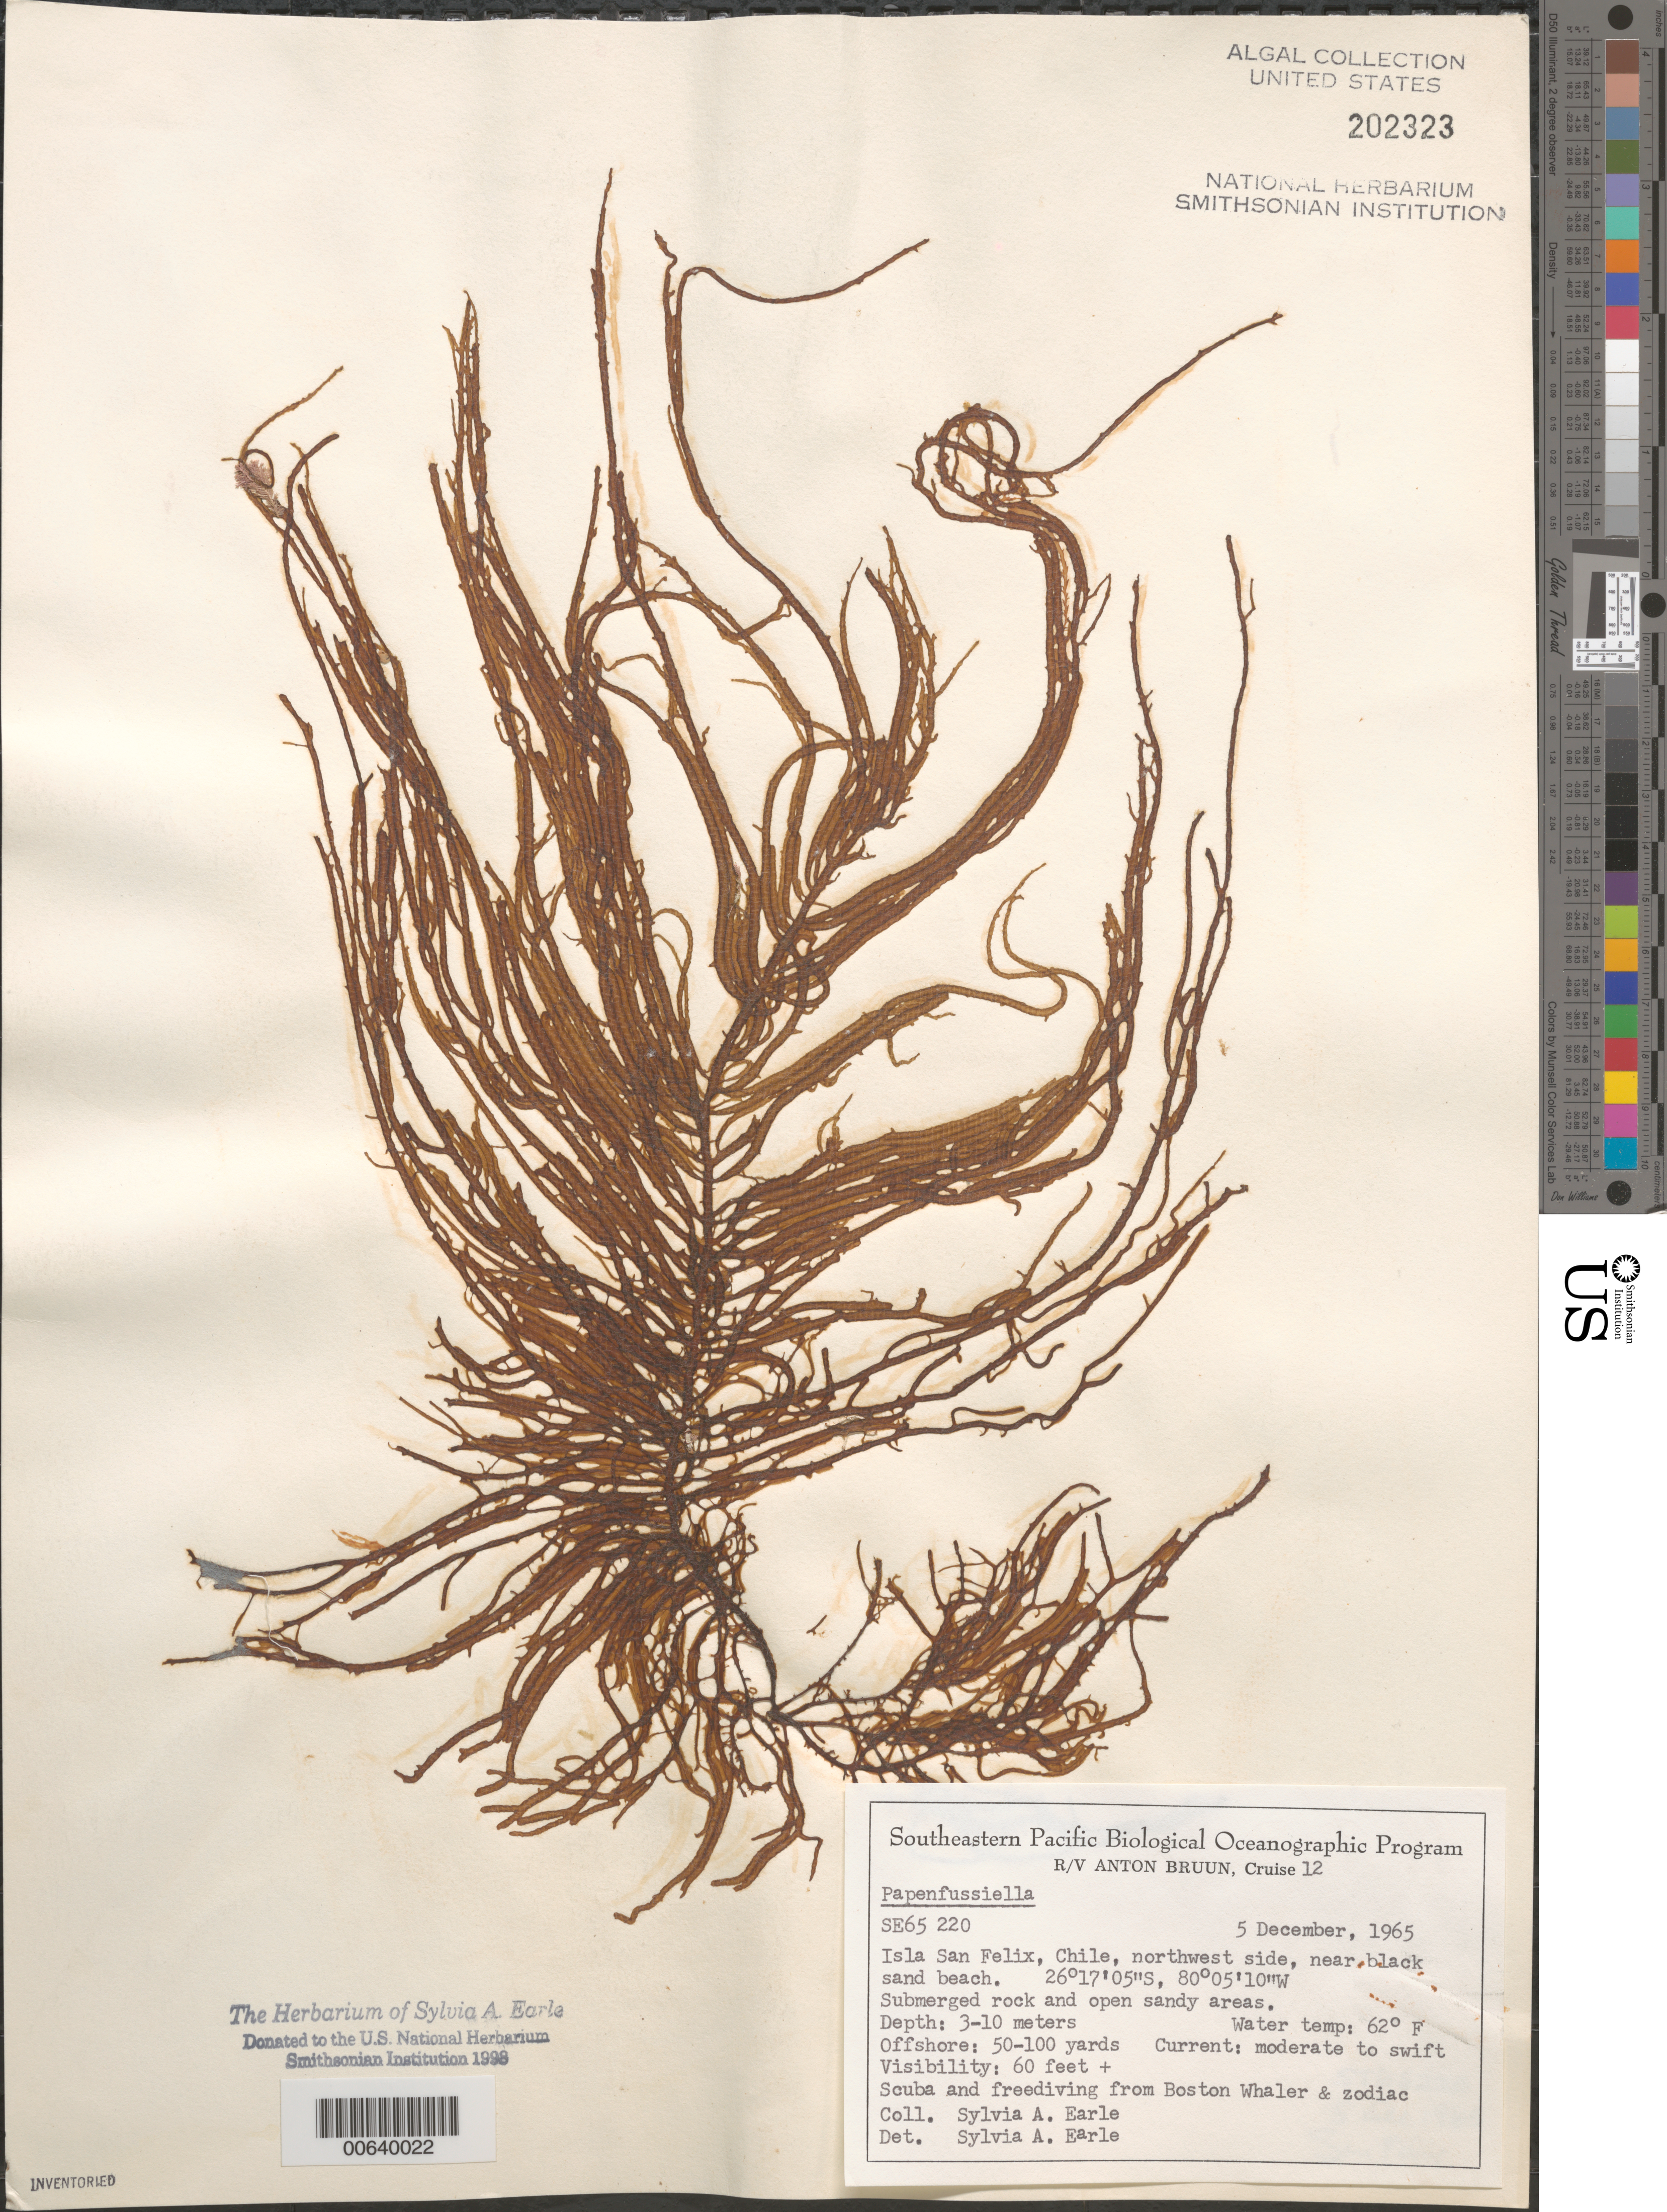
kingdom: Chromista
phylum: Ochrophyta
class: Phaeophyceae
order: Ectocarpales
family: Chordariaceae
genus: Papenfussiella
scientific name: Papenfussiella sp.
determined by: Earle, S. A.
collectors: S. A. Earle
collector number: SE 65220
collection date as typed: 05 Dec 1965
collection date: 1965-12-05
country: Chile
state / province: Atacama (III)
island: Isla San Felix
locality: Near black sand beach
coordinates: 26 17' 05" S, 80 05' 10" W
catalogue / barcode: US 202323